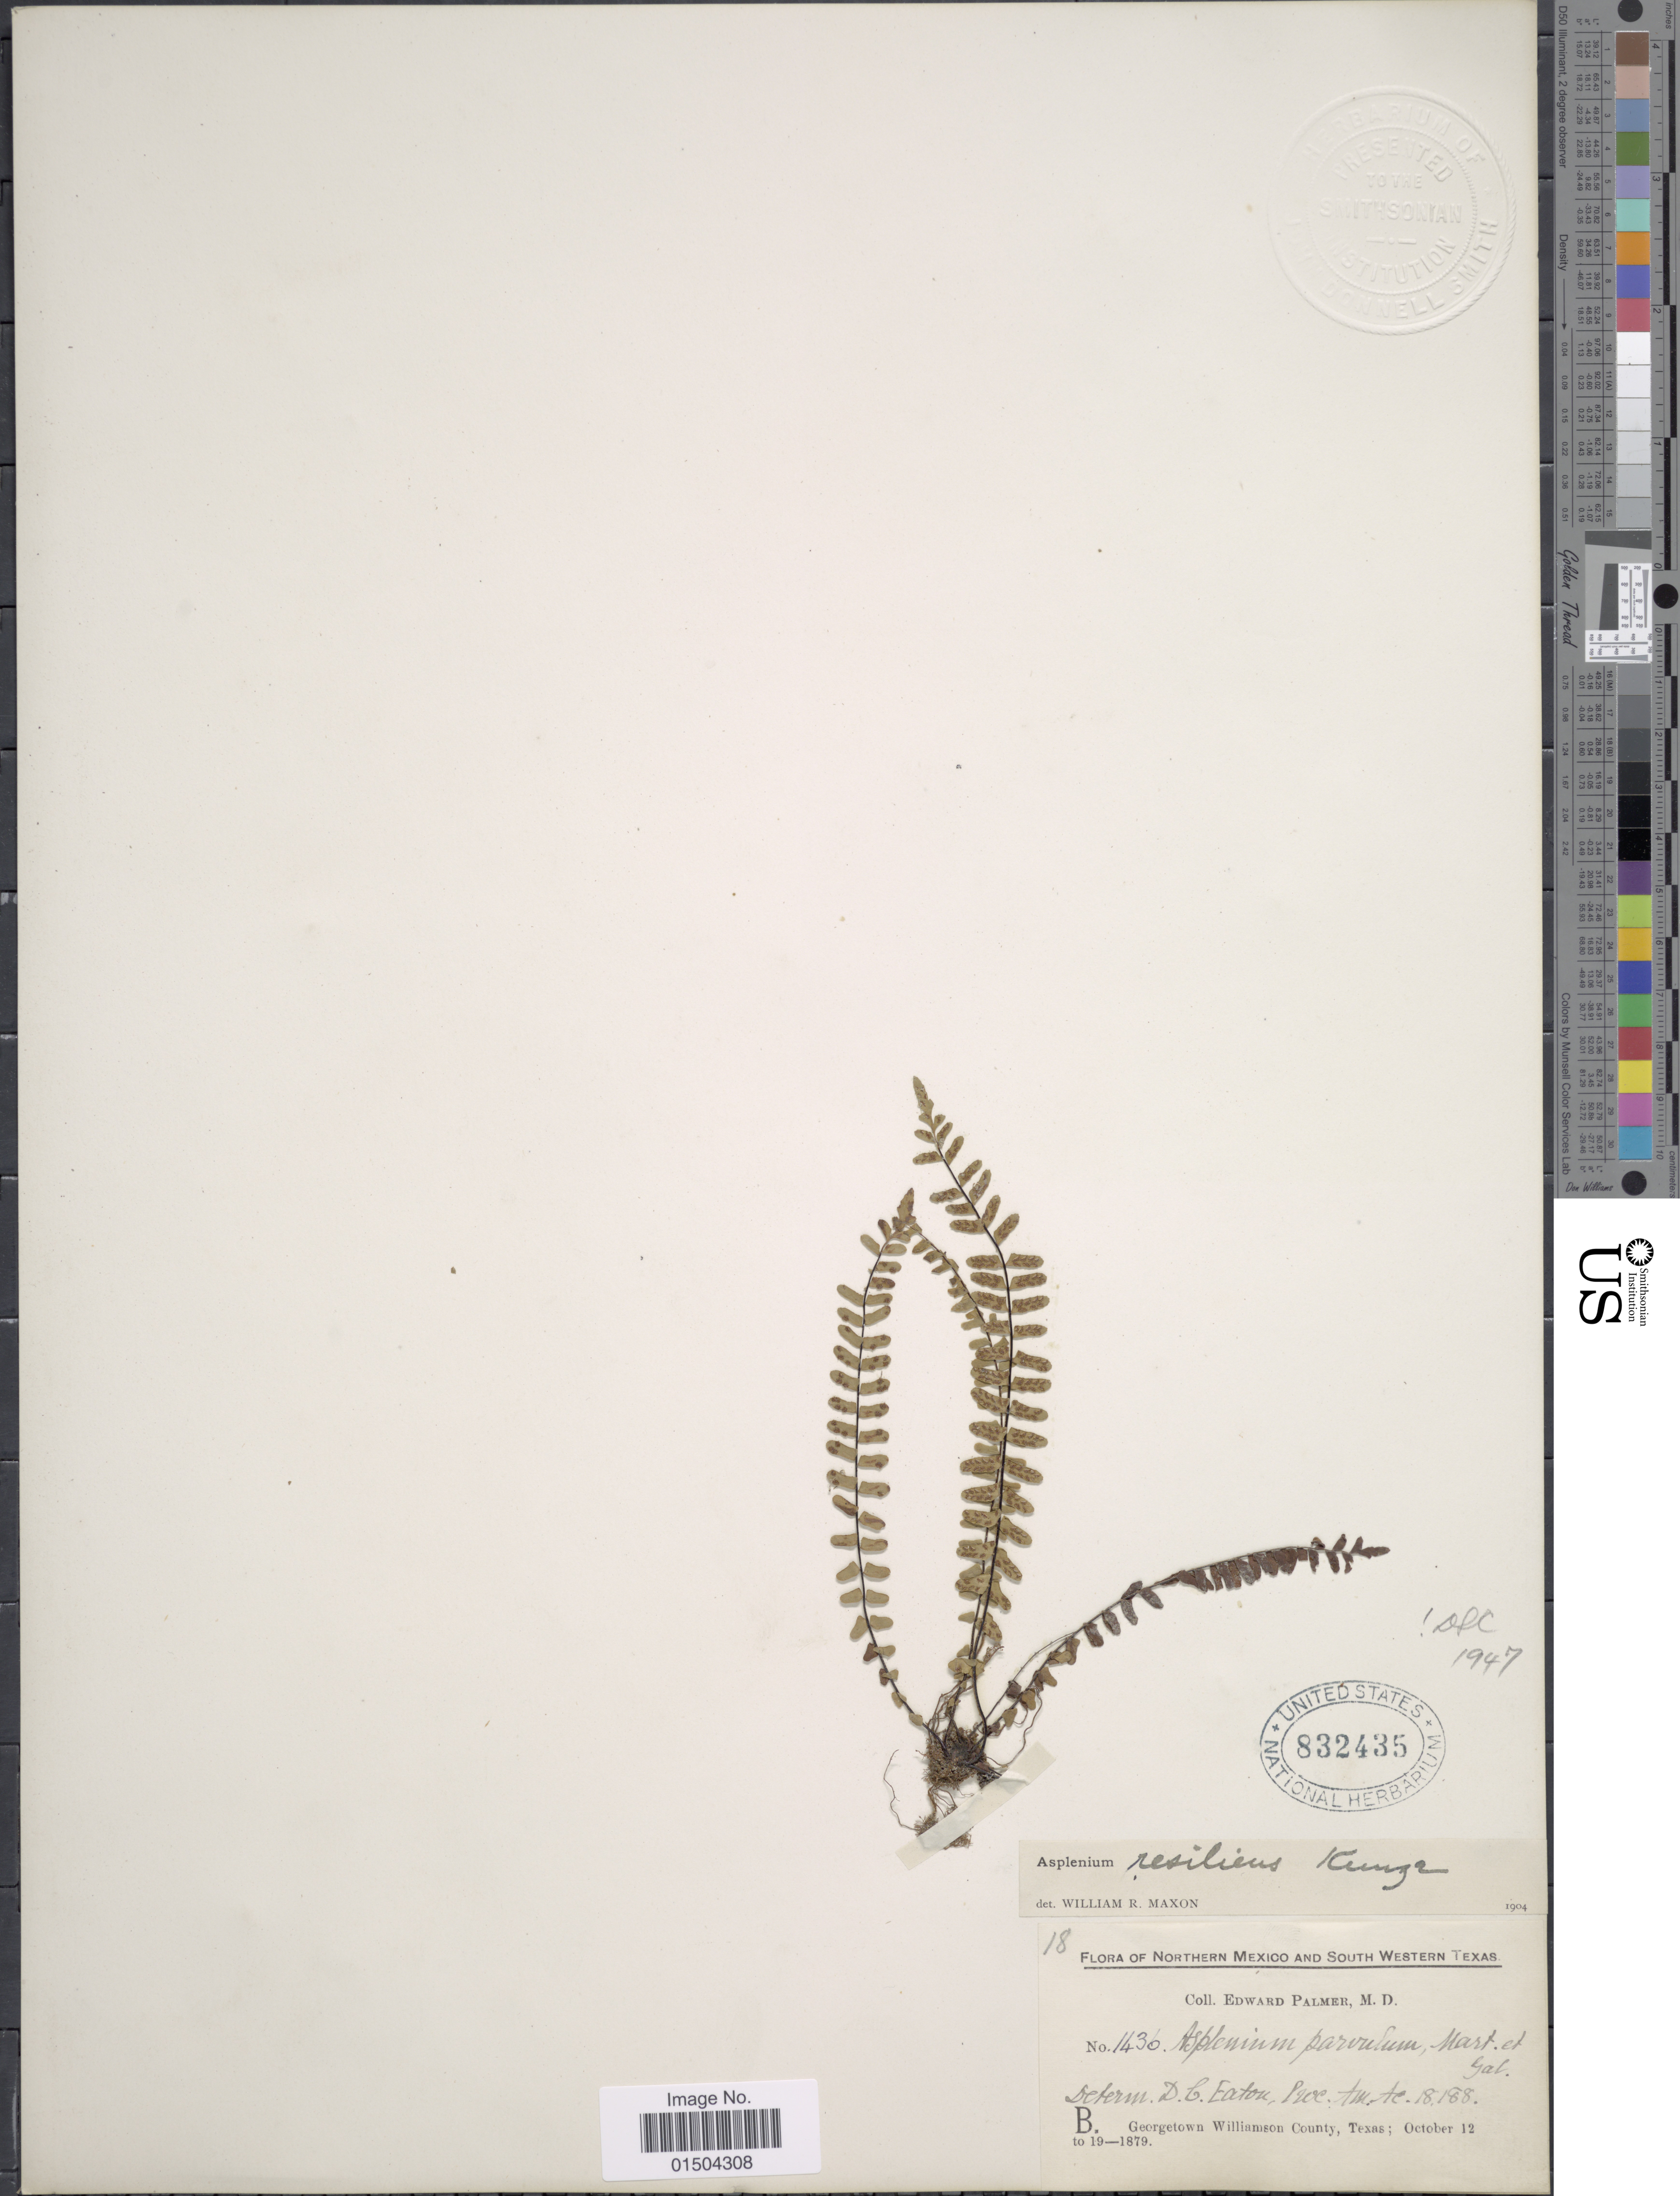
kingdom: Plantae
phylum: Tracheophyta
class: Polypodiopsida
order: Polypodiales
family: Aspleniaceae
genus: Asplenium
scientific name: Asplenium resiliens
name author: Kunze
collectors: E. Palmer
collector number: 18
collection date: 1879-10-12/1879-10-19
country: United States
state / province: Texas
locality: Northern Mexico and South Western Texas. Georgetown Williamson County.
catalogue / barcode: US 832435